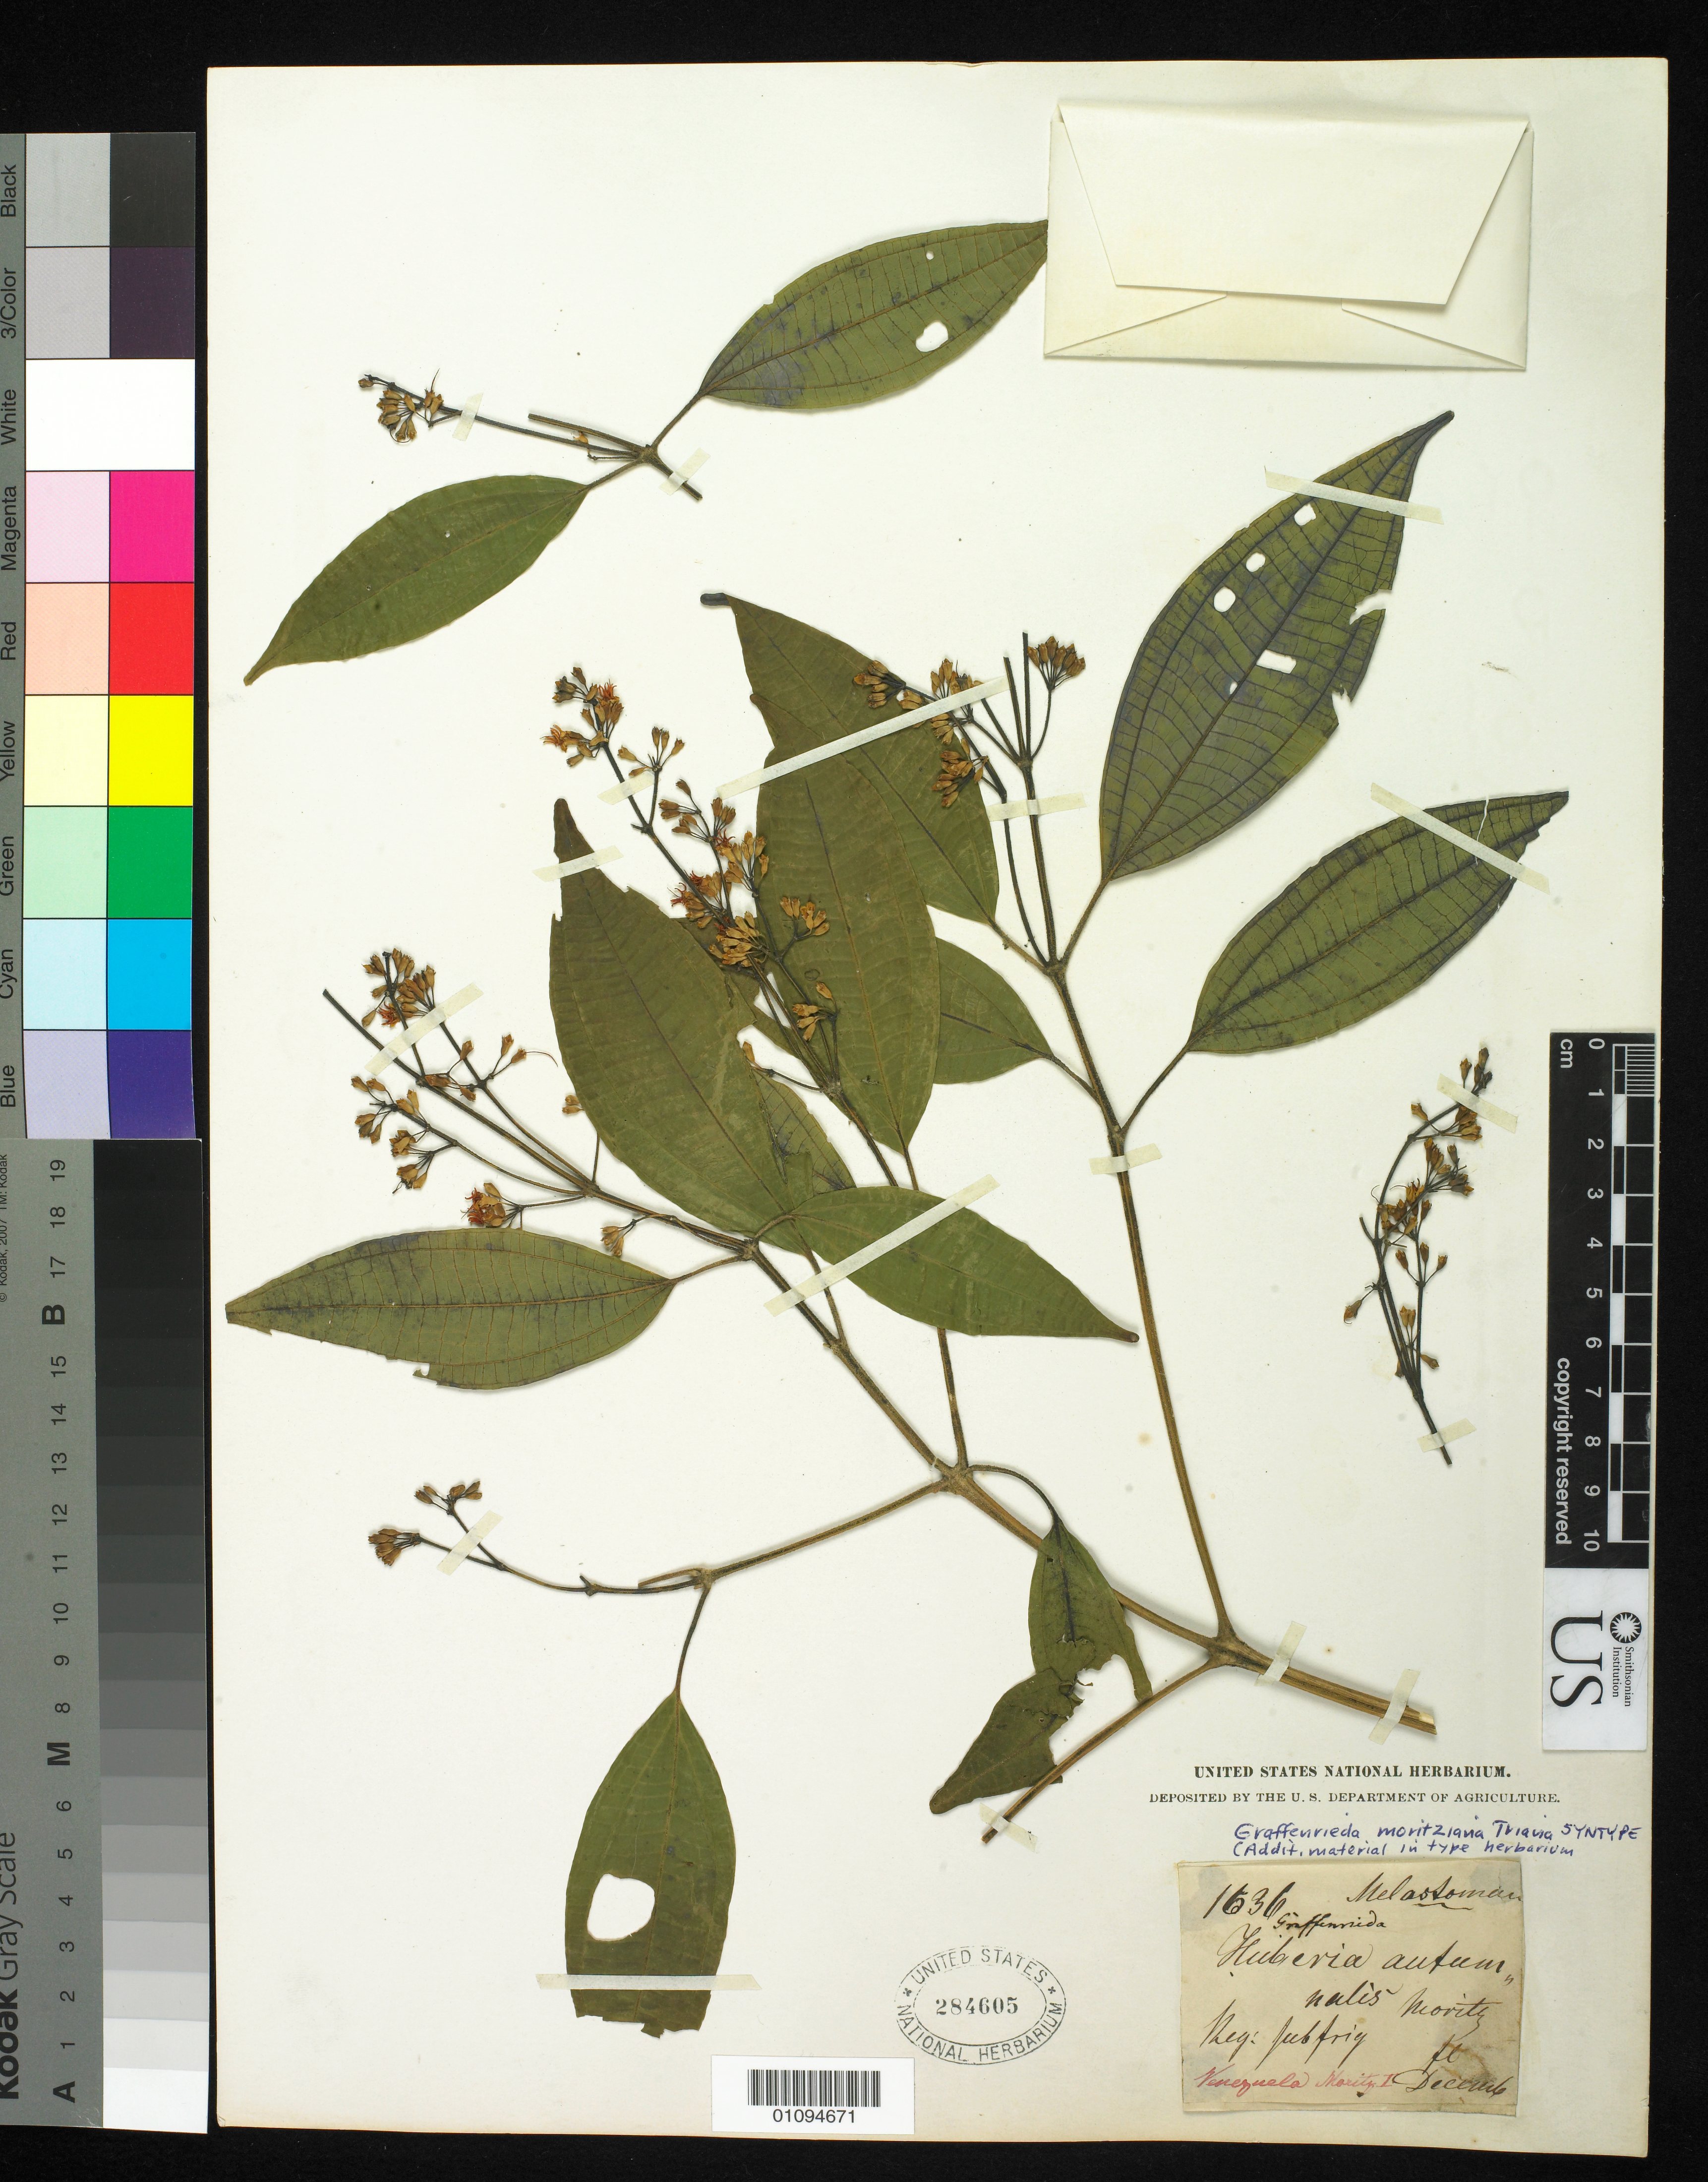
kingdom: Plantae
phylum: Tracheophyta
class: Magnoliopsida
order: Myrtales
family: Melastomataceae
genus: Graffenrieda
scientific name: Graffenrieda moritziana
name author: Triana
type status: Syntype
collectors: Moritz, --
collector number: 1636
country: Venezuela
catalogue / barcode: US 284605